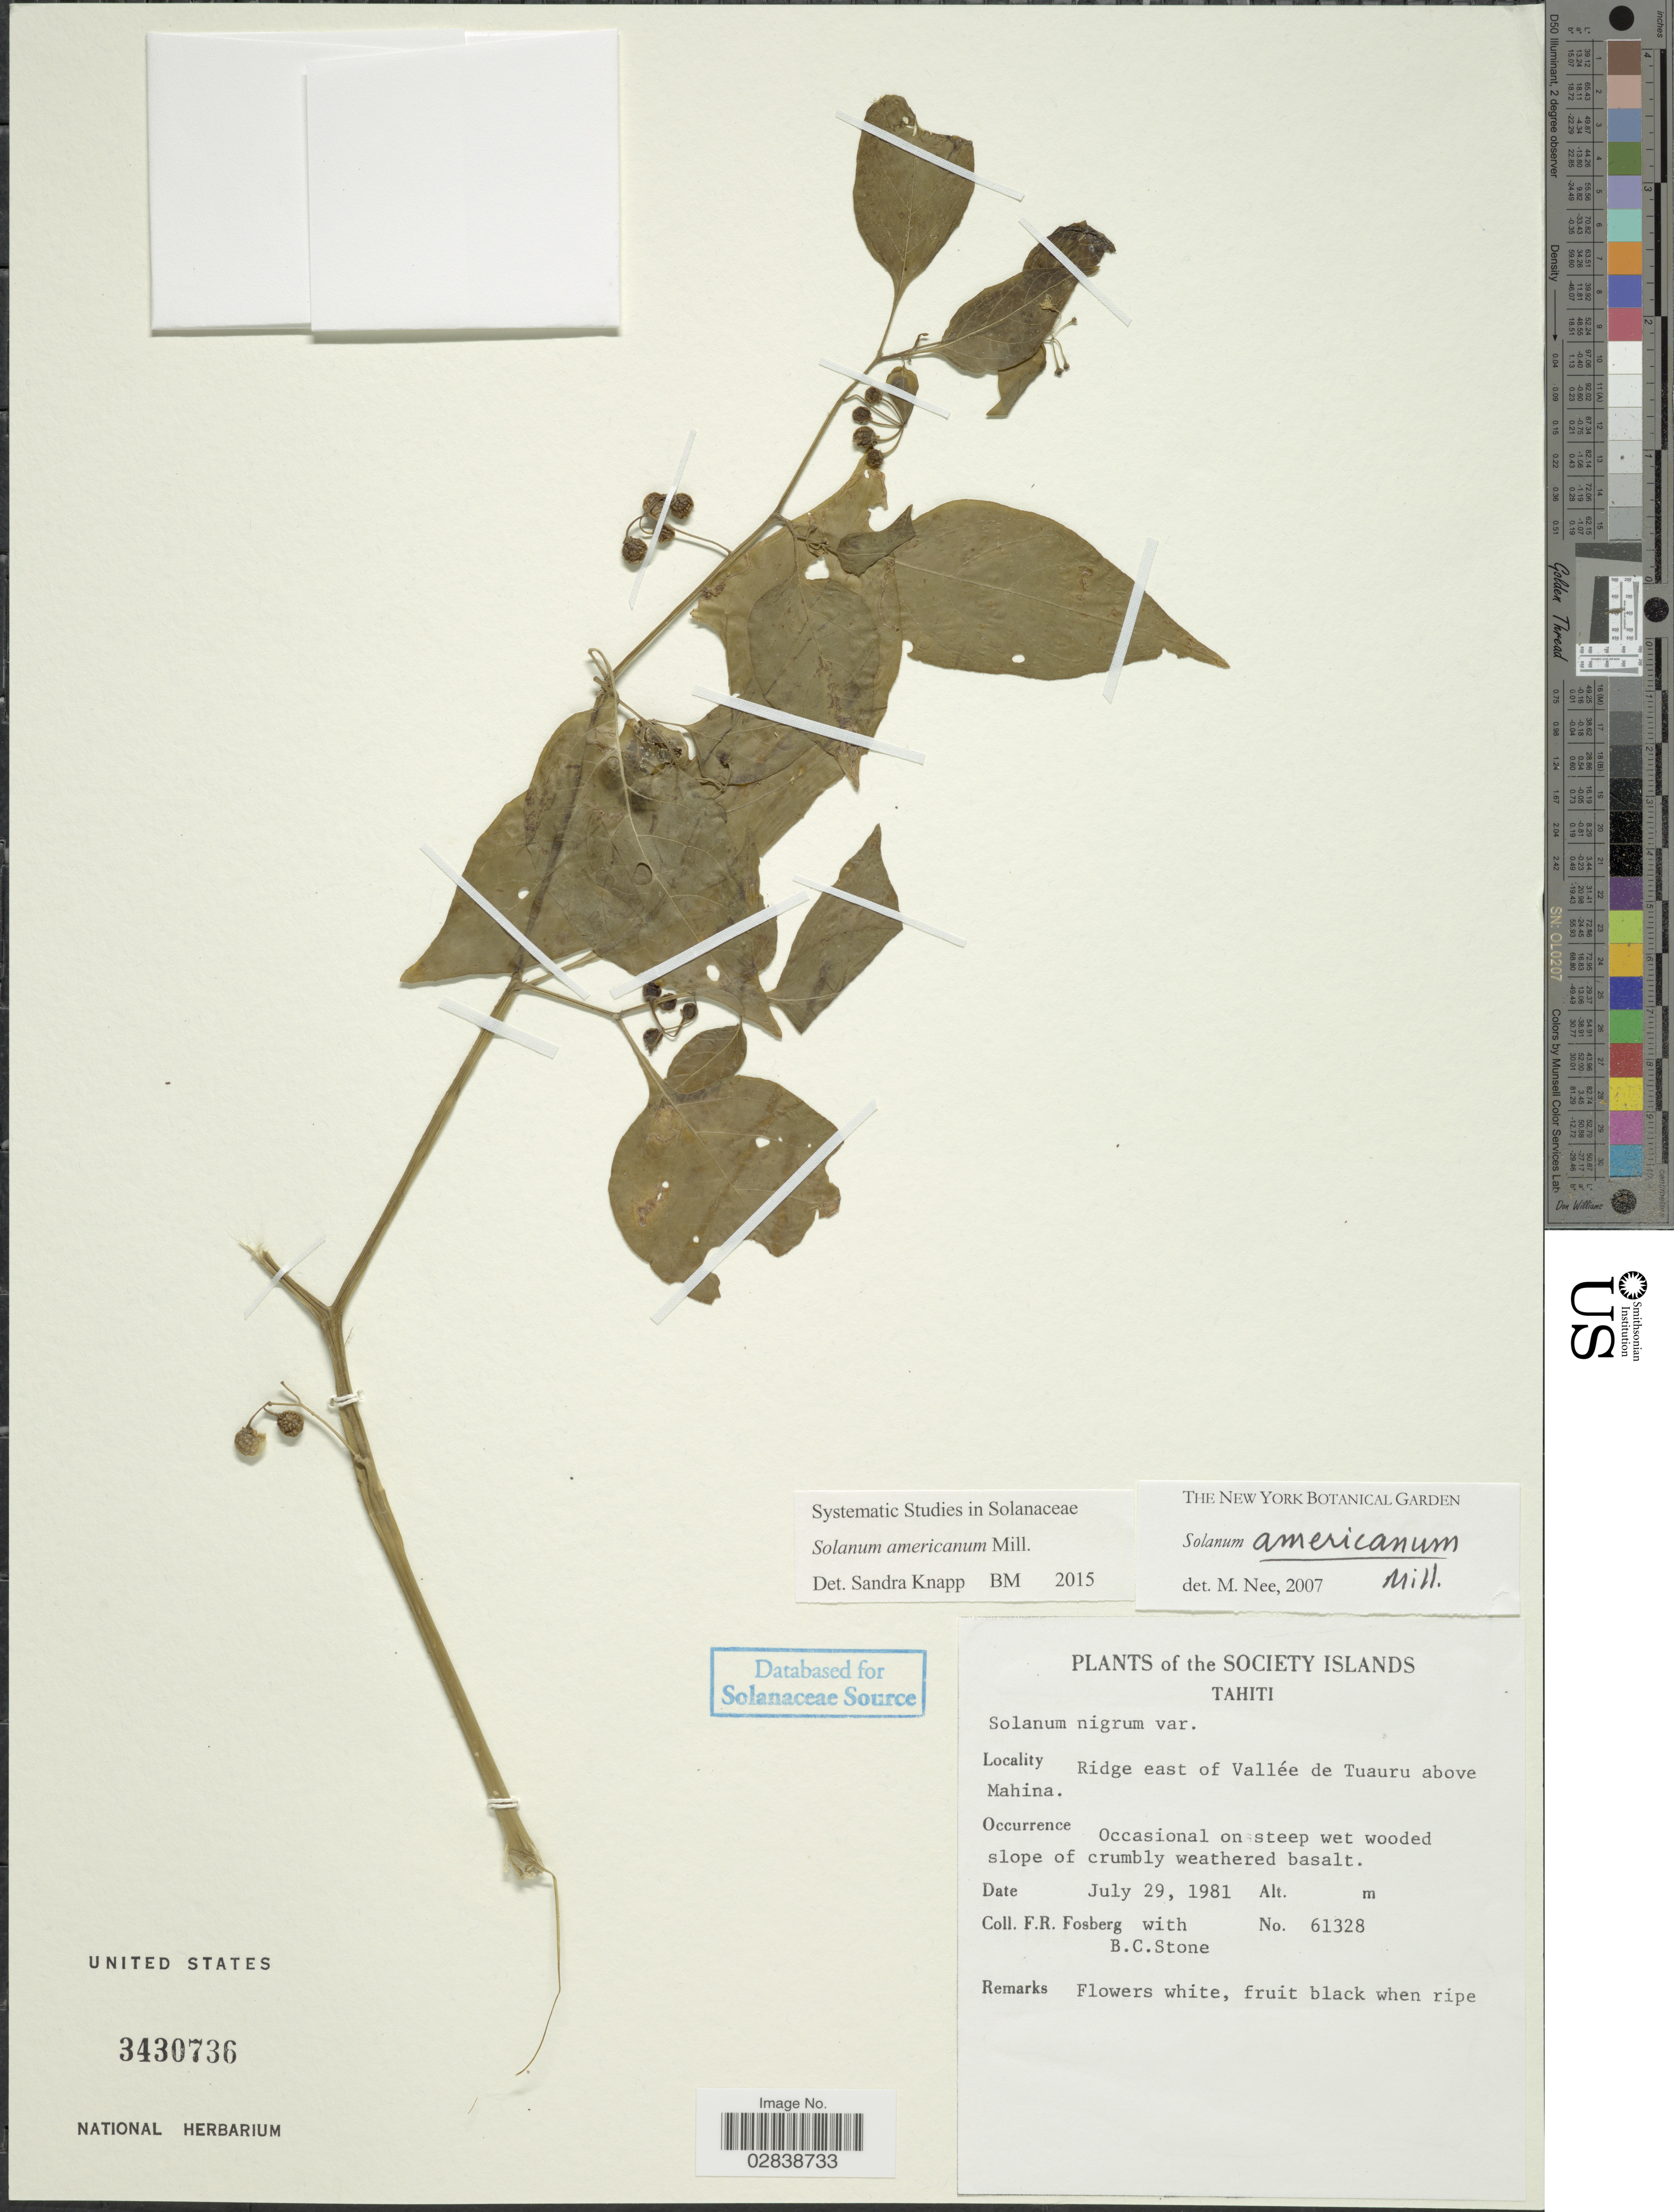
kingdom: Plantae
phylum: Tracheophyta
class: Magnoliopsida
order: Solanales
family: Solanaceae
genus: Solanum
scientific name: Solanum americanum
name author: Mill.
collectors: F. R. Fosberg & B. C. Stone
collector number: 61328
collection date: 1981-07-29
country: French Polynesia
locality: Society Islands, Tahiti. Ridge east of Vallée de Tuauru above Mahina.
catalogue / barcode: US 3430736